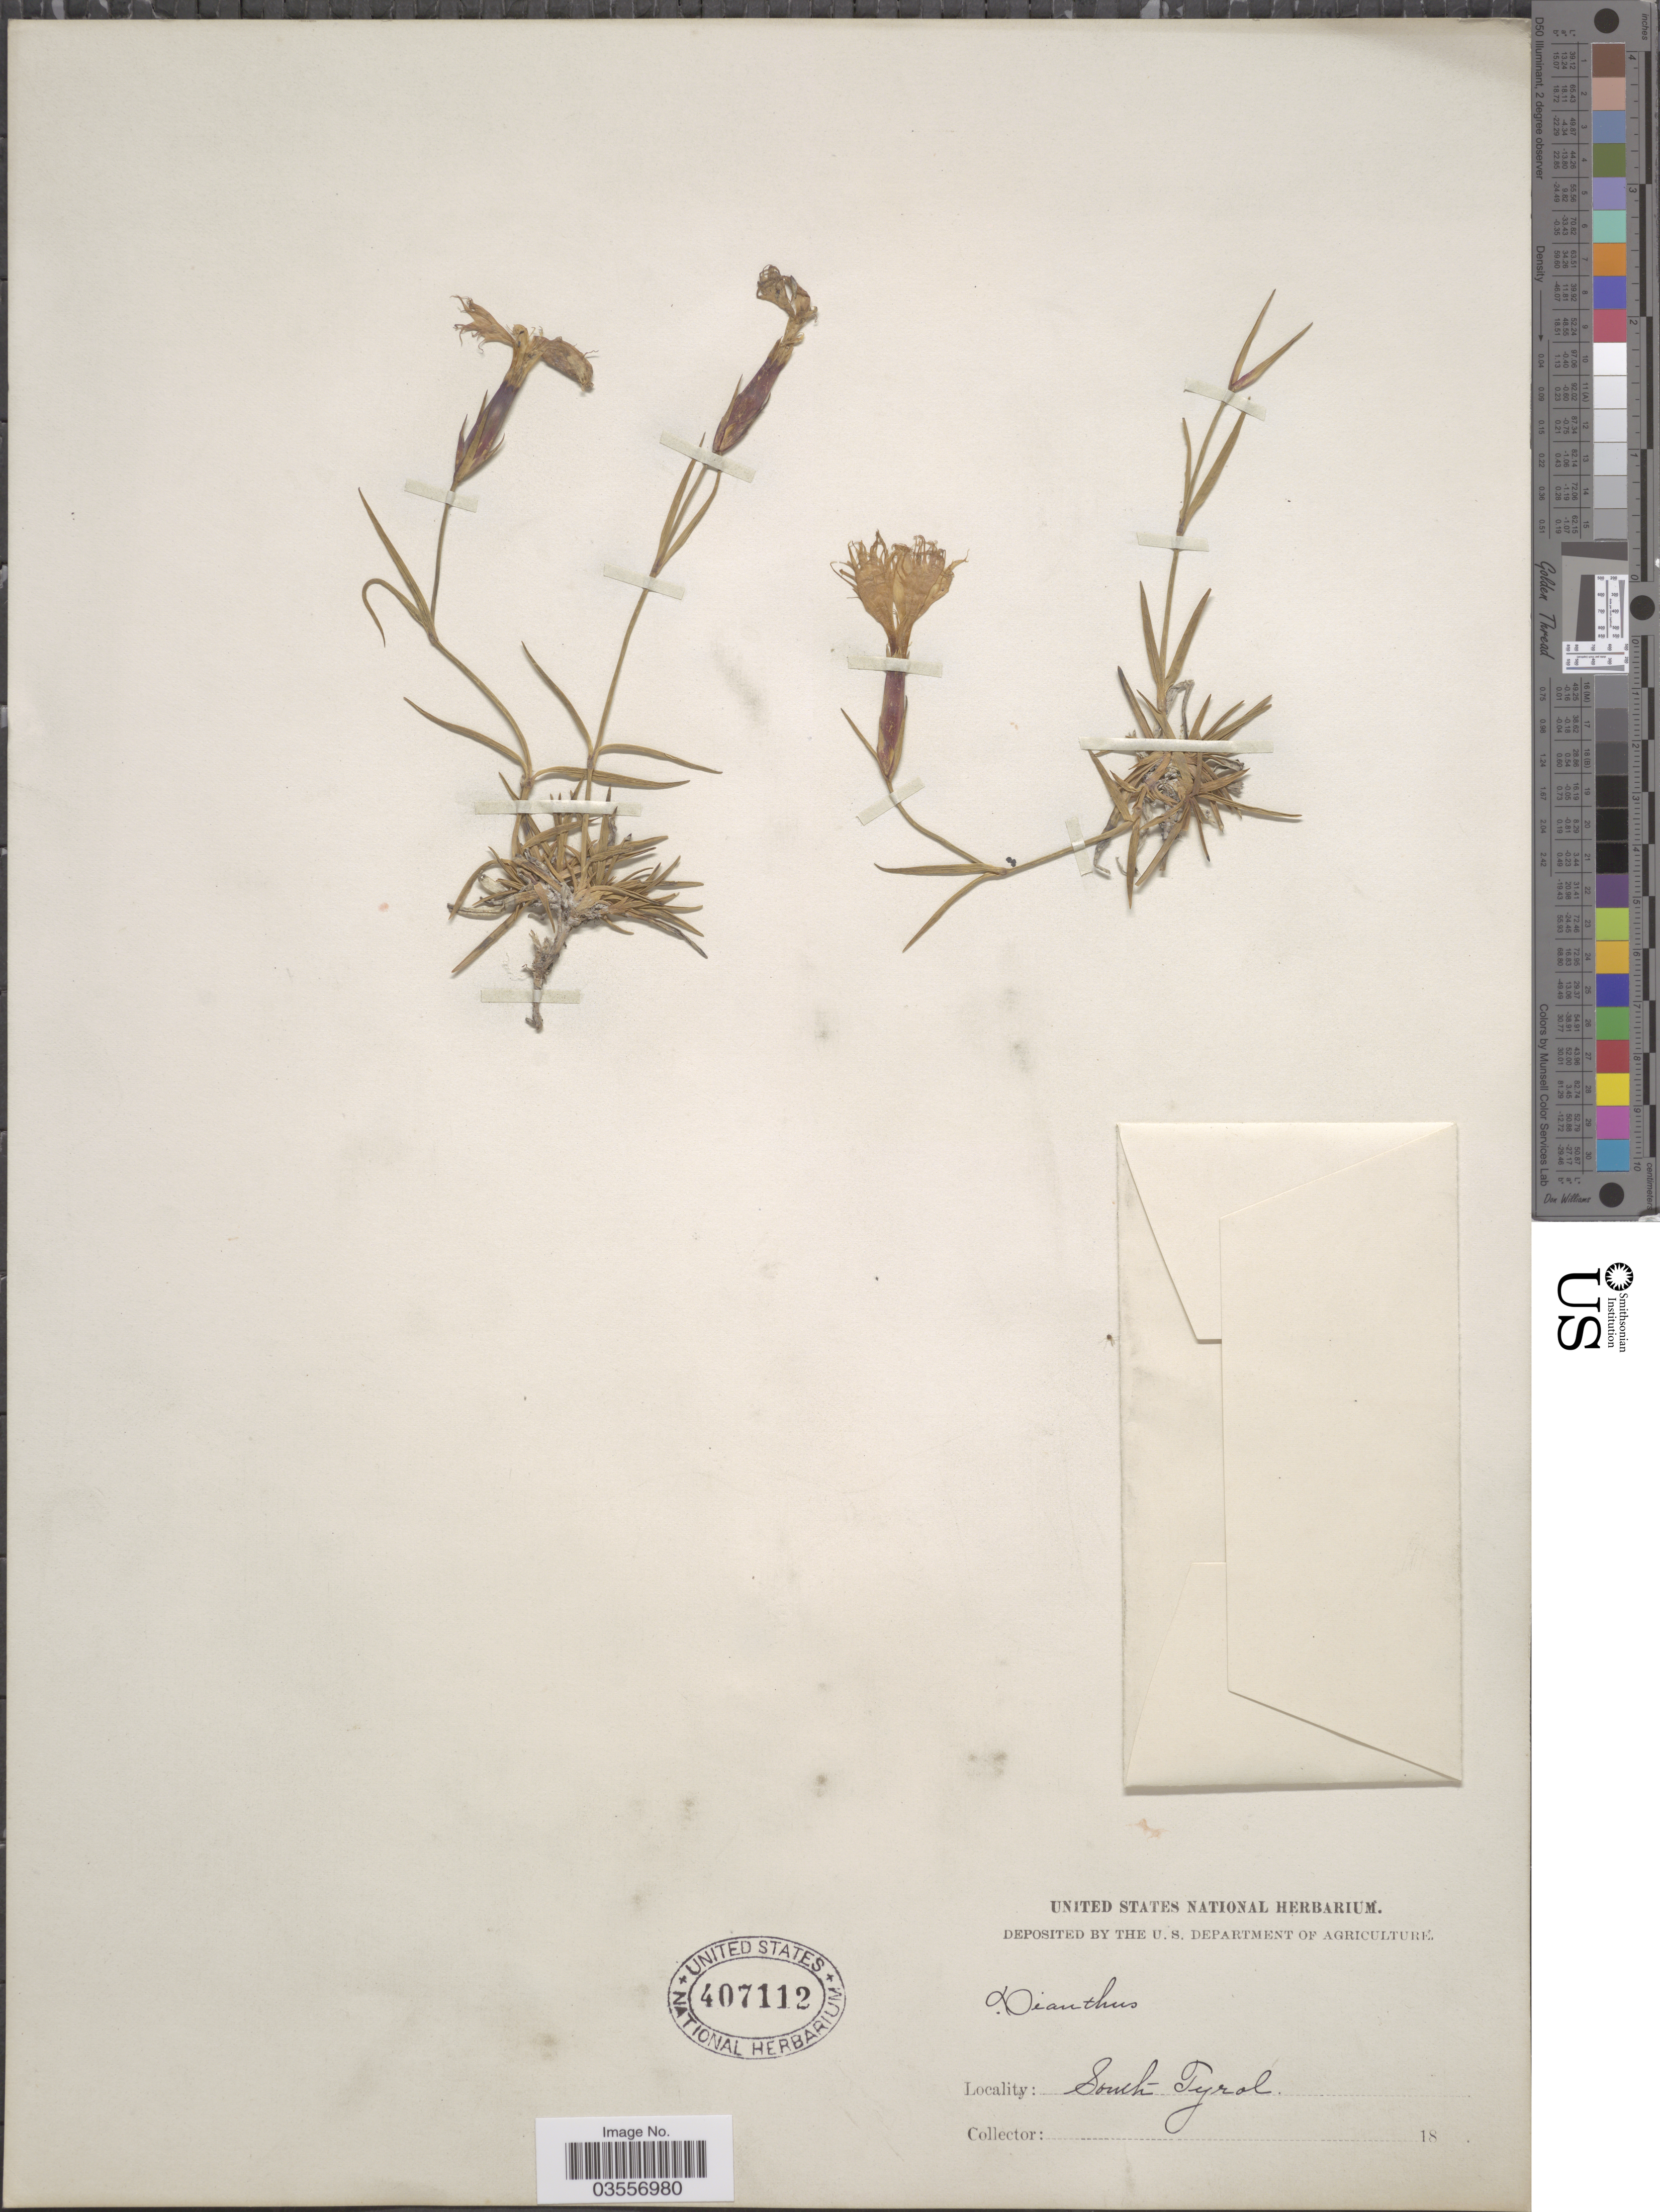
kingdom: Plantae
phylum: Tracheophyta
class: Magnoliopsida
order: Caryophyllales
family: Caryophyllaceae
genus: Dianthus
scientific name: Dianthus sp.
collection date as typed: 18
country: Austria / Italy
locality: South-Tyrol.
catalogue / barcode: US 407112